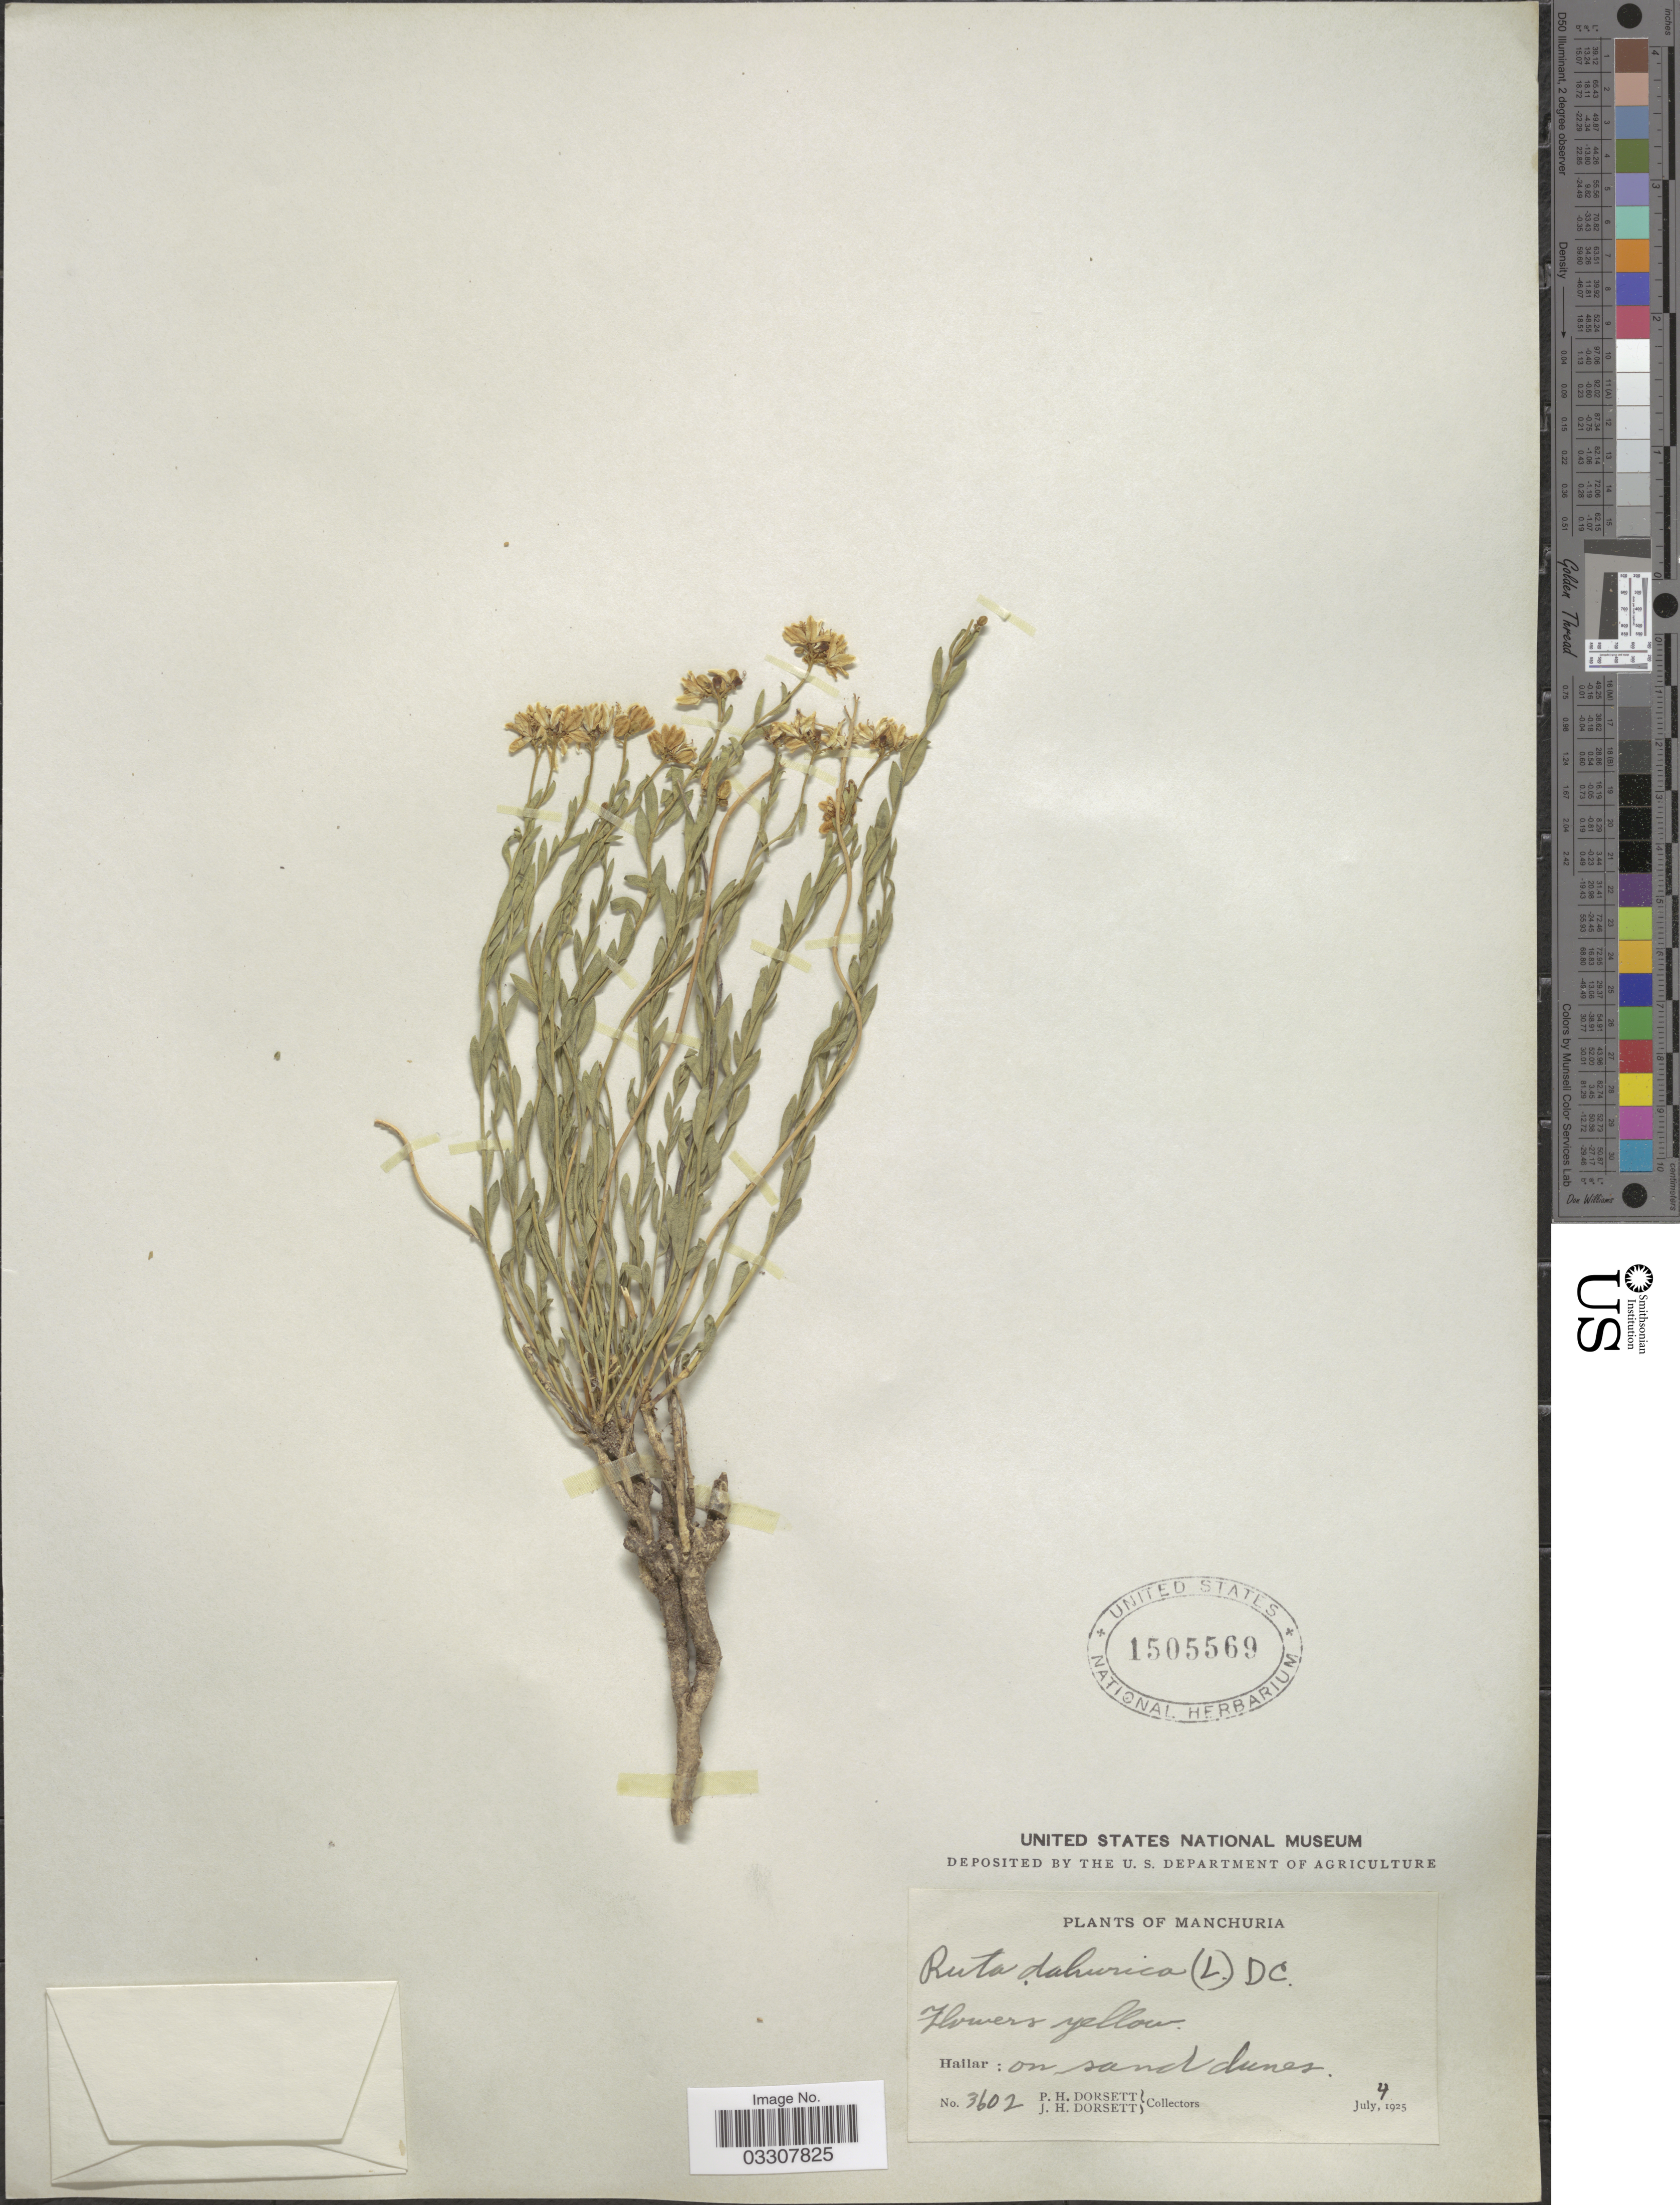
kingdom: Plantae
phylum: Tracheophyta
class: Magnoliopsida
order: Sapindales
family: Rutaceae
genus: Haplophyllum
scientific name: Haplophyllum dauricum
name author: (L.) G. Don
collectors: P. H. Dorsett & J. Dorsett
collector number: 3602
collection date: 1925-07-04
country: China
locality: Manchuria. Hailar.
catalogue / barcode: US 1505569